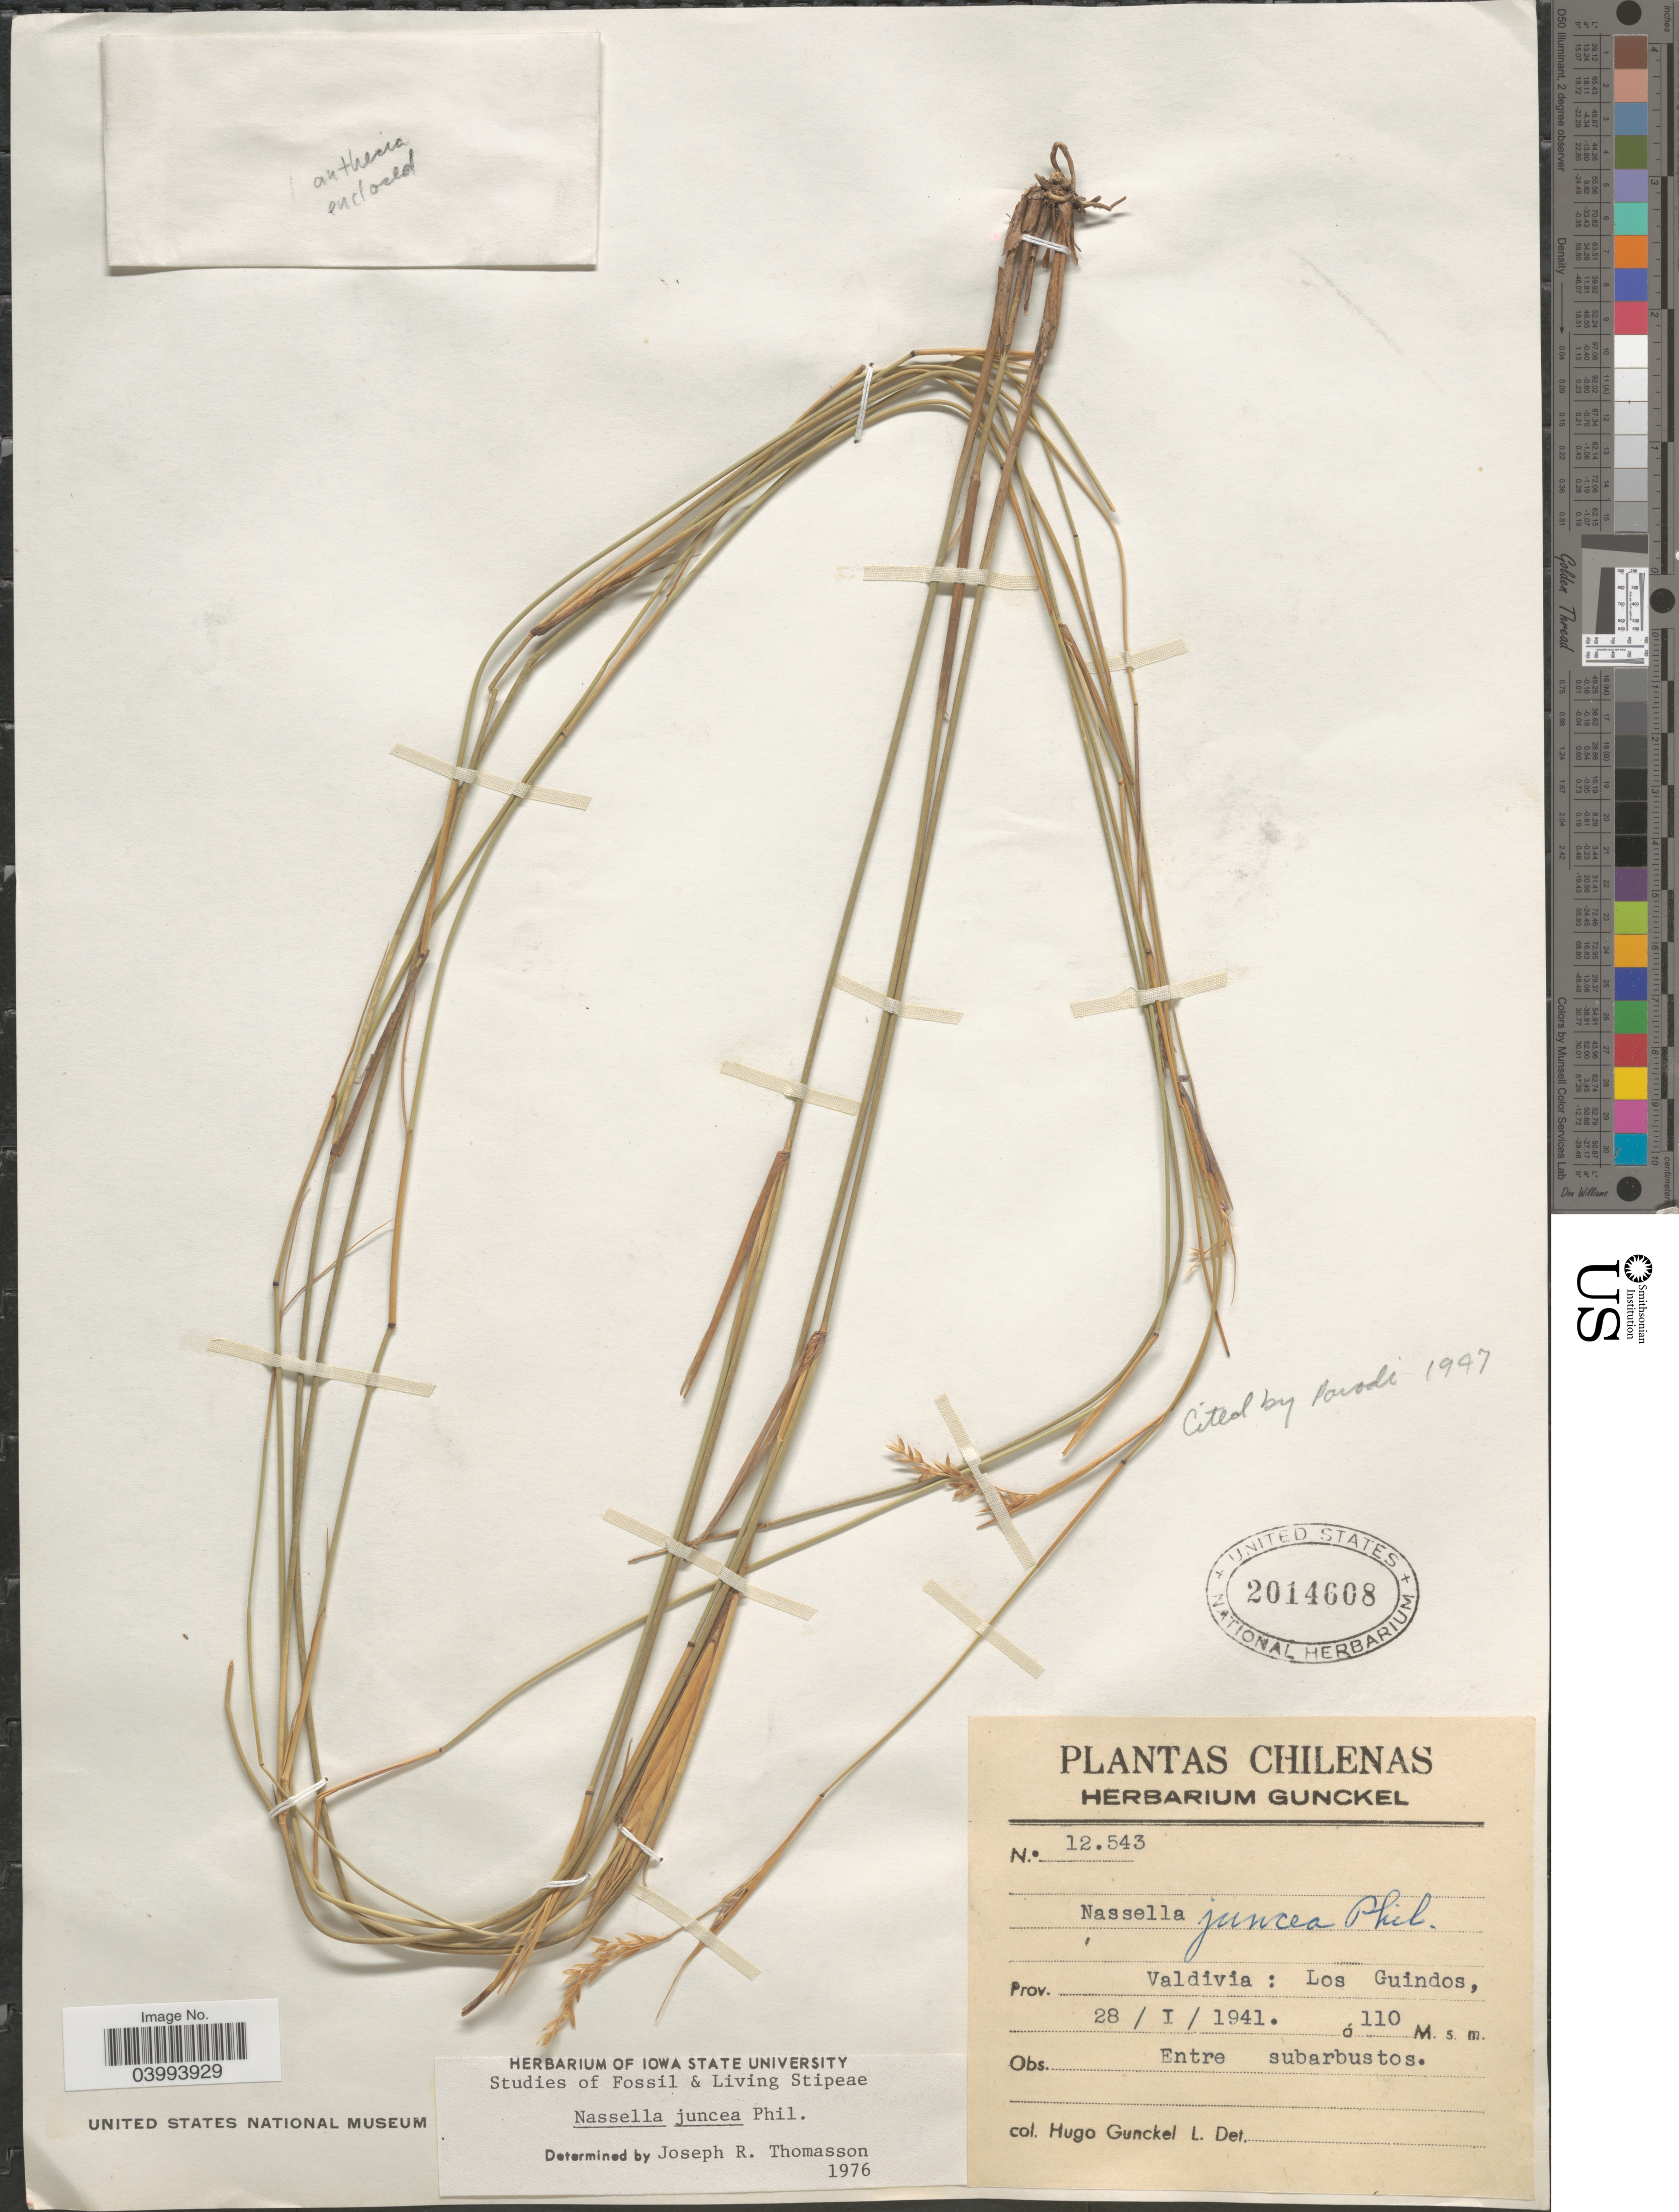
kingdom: Plantae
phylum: Tracheophyta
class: Liliopsida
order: Poales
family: Poaceae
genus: Nassella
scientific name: Nassella juncea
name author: Phil.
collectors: H. Gunckel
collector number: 12543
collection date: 1941-01-28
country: Chile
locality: Prov. Valdivia: Los Guindos.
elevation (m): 110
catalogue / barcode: US 2014608